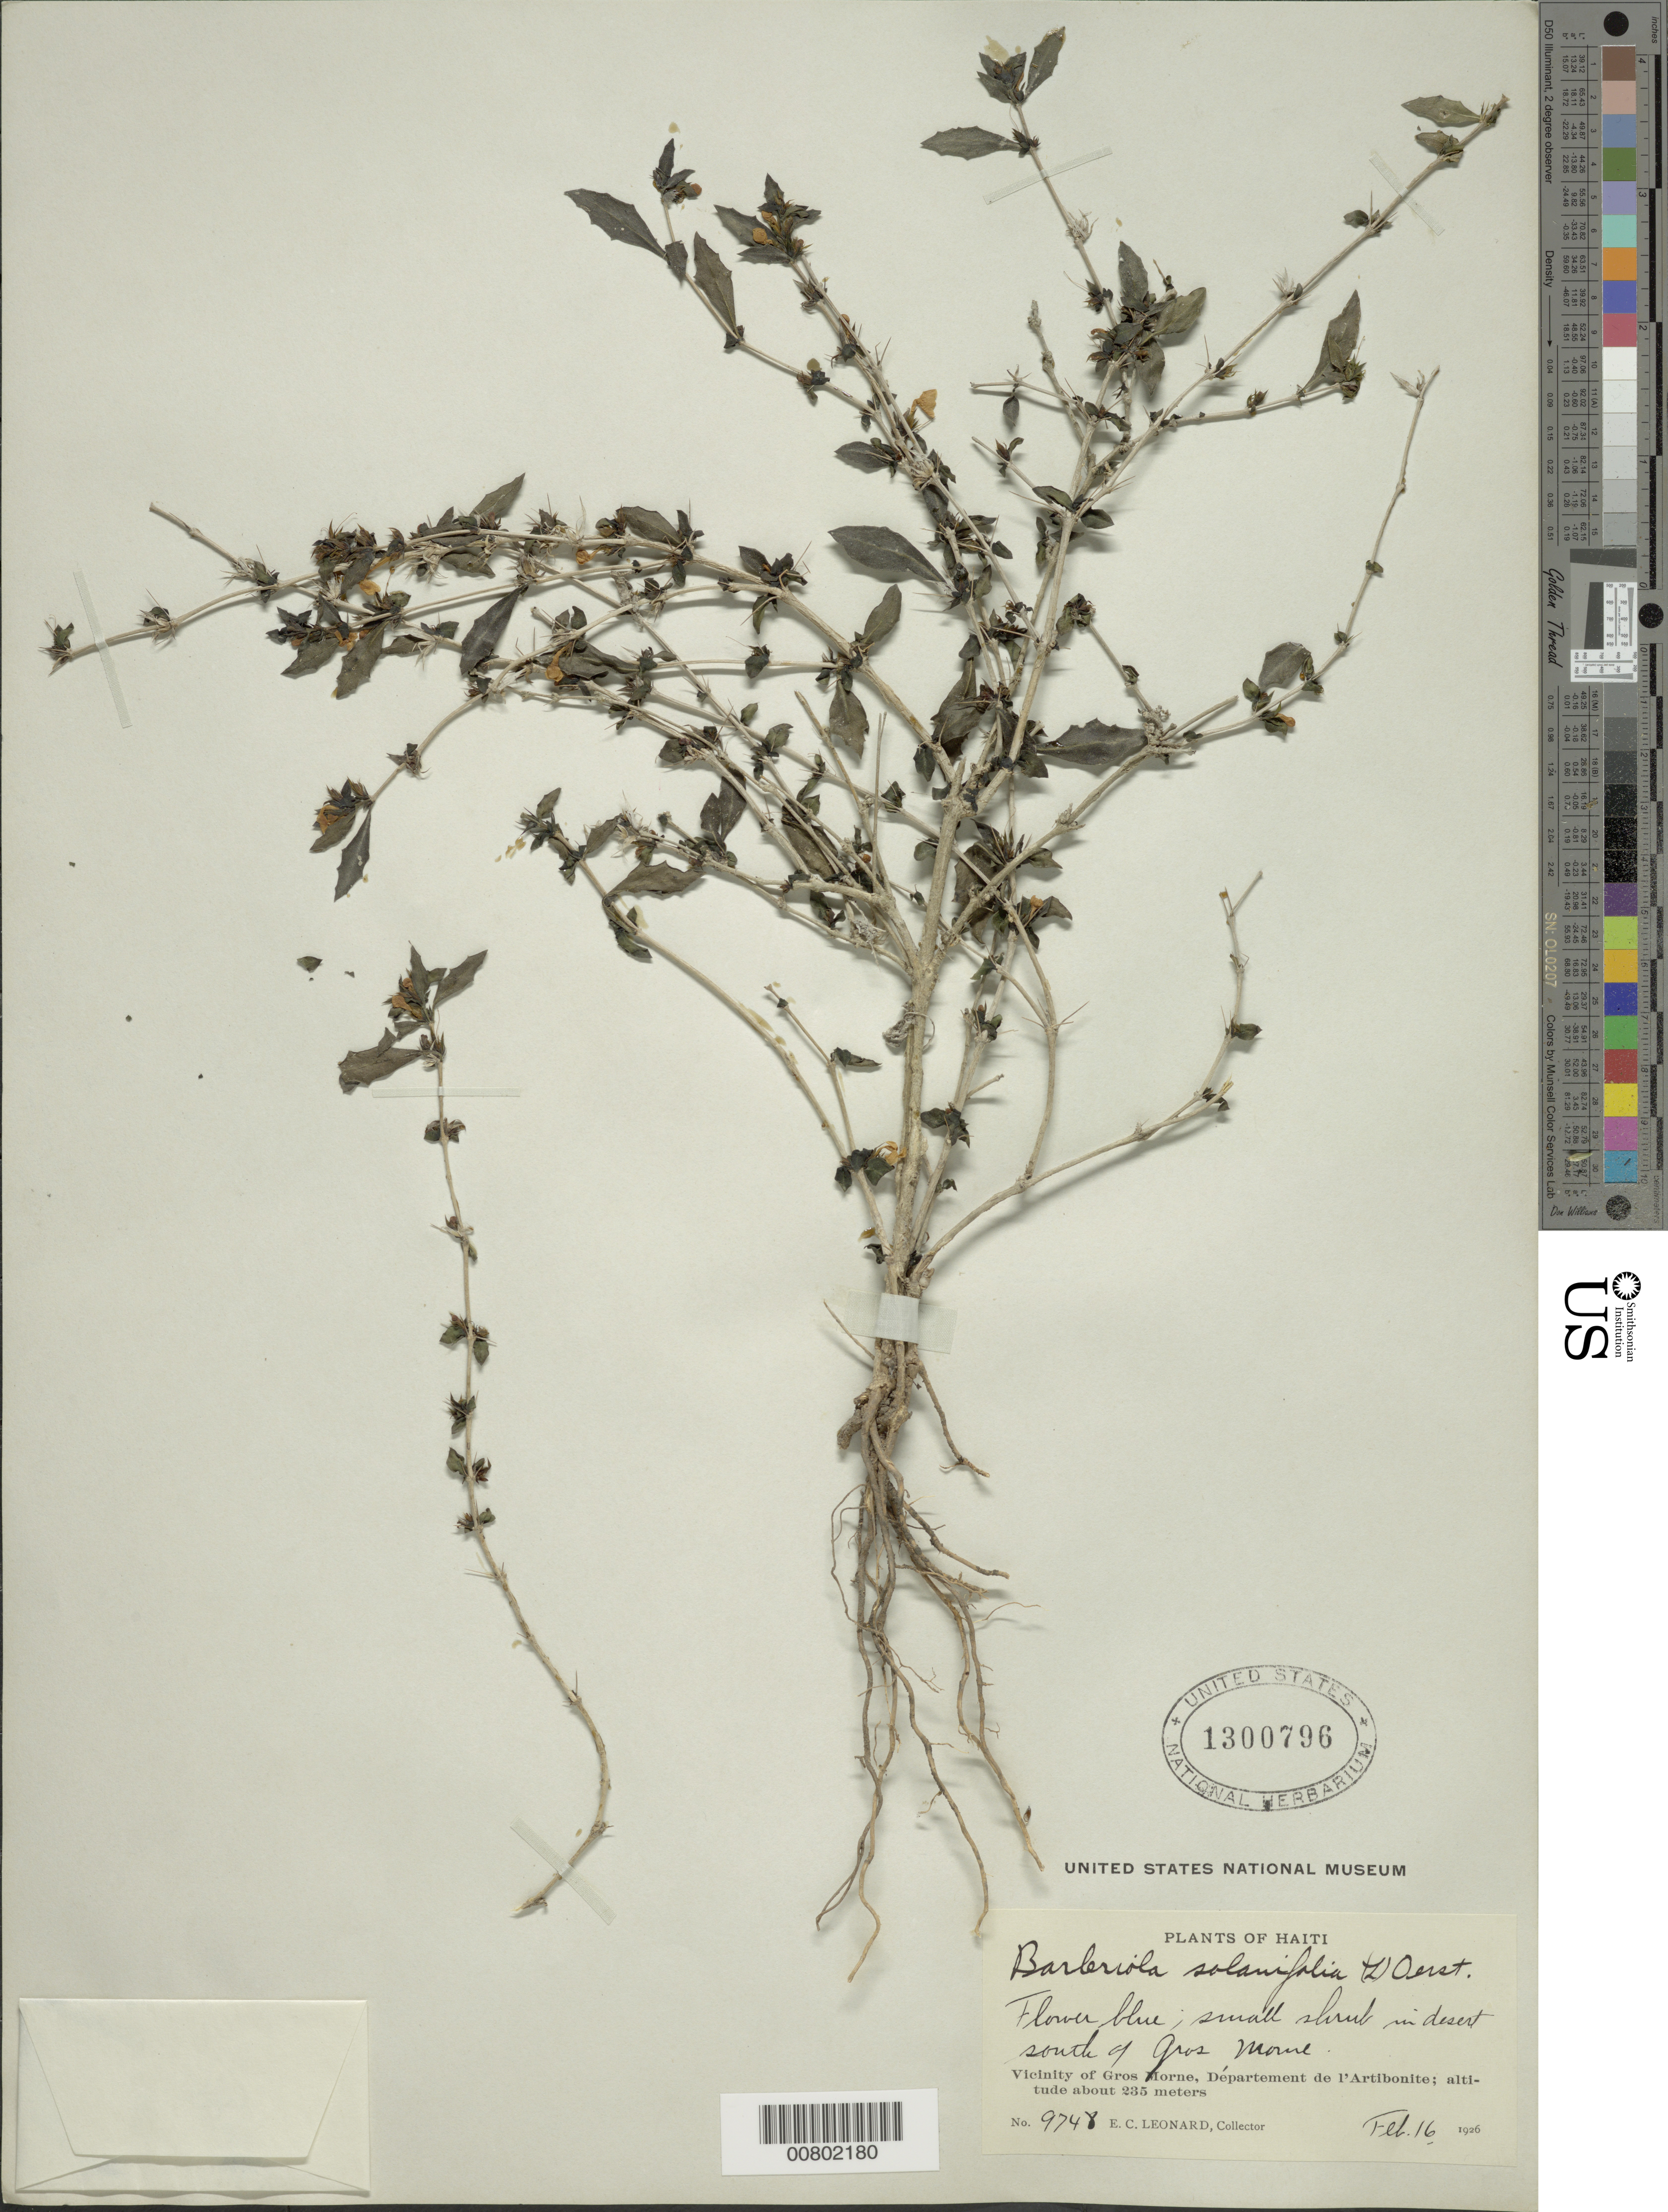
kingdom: Plantae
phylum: Tracheophyta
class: Magnoliopsida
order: Lamiales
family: Acanthaceae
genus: Barleriola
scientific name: Barleriola solanifolia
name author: (L.) Oerst. ex Lindau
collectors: E. C. Leonard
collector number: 9748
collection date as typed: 16 Feb 1926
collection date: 1926-02-16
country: Haiti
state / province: Artibonite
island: Hispaniola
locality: Vicinity of Gros Morne, S of city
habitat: In desert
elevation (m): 235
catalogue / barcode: US 1300796